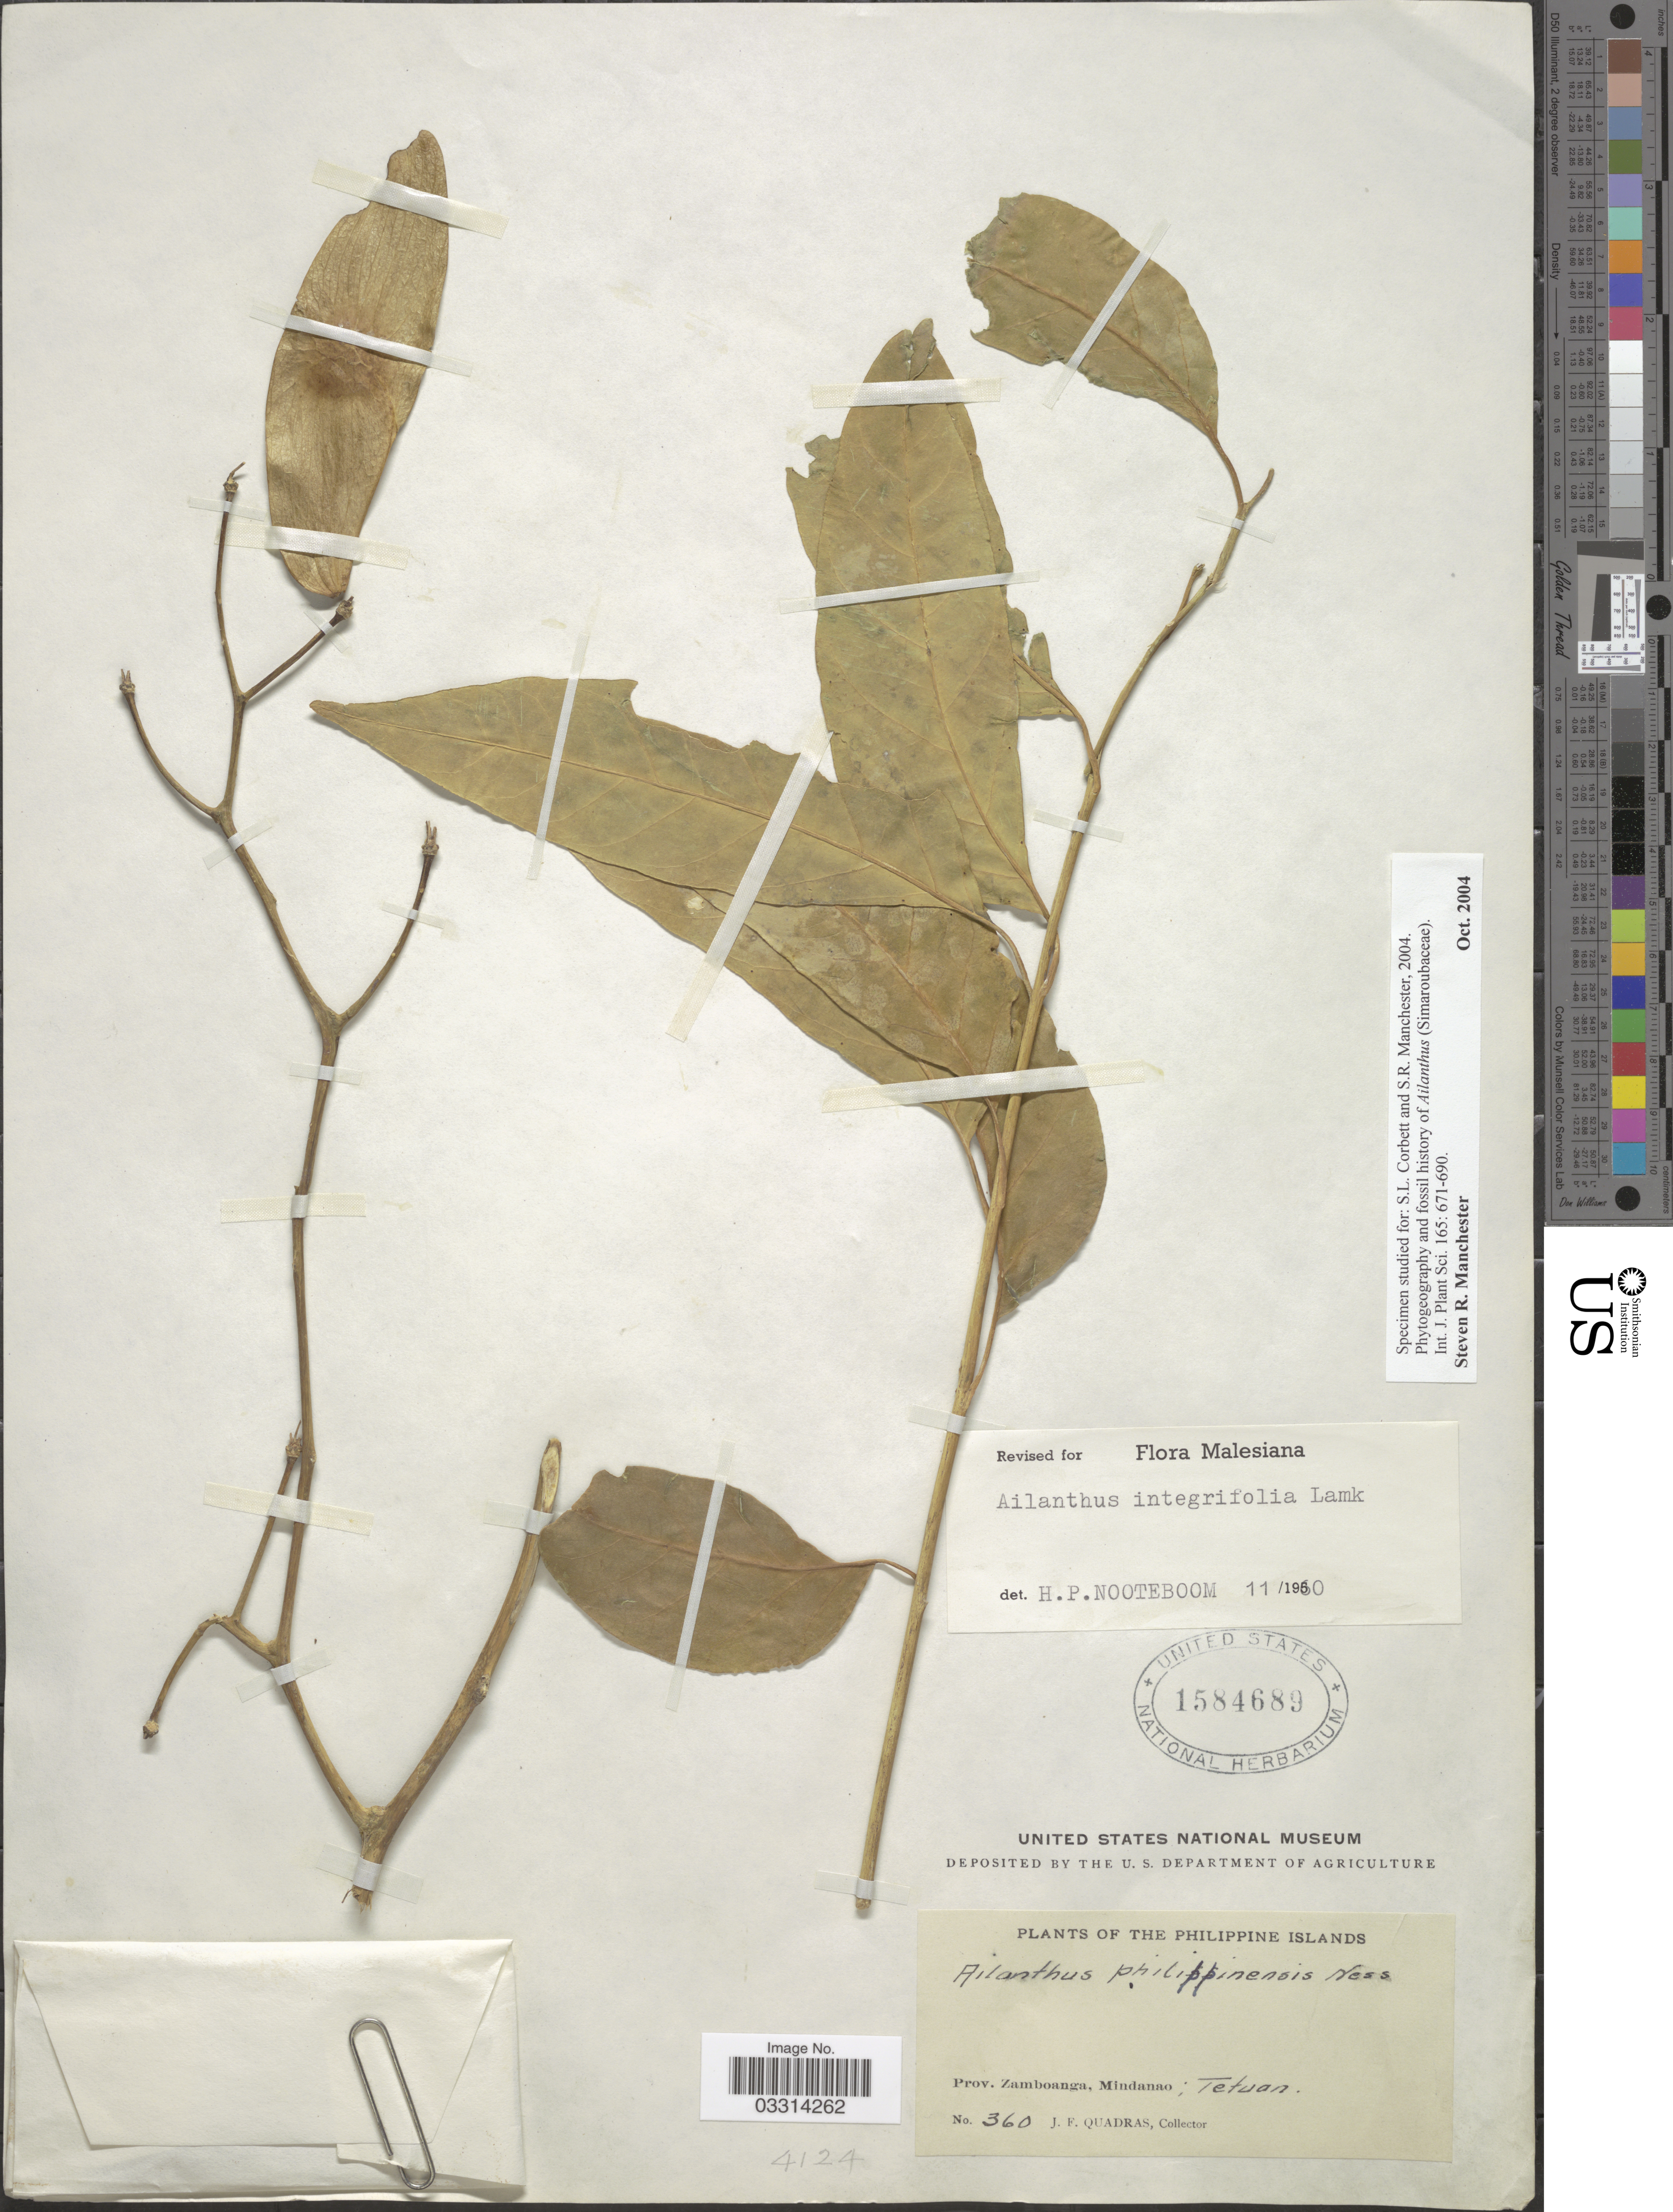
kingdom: Plantae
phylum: Tracheophyta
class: Magnoliopsida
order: Sapindales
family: Simaroubaceae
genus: Ailanthus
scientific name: Ailanthus integrifolia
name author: Lam.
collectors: J. Quadras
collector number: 360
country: Philippines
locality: The Philippine Islands. Prov. Zamboanga, Mindanao; Tetuan.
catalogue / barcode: US 1584689